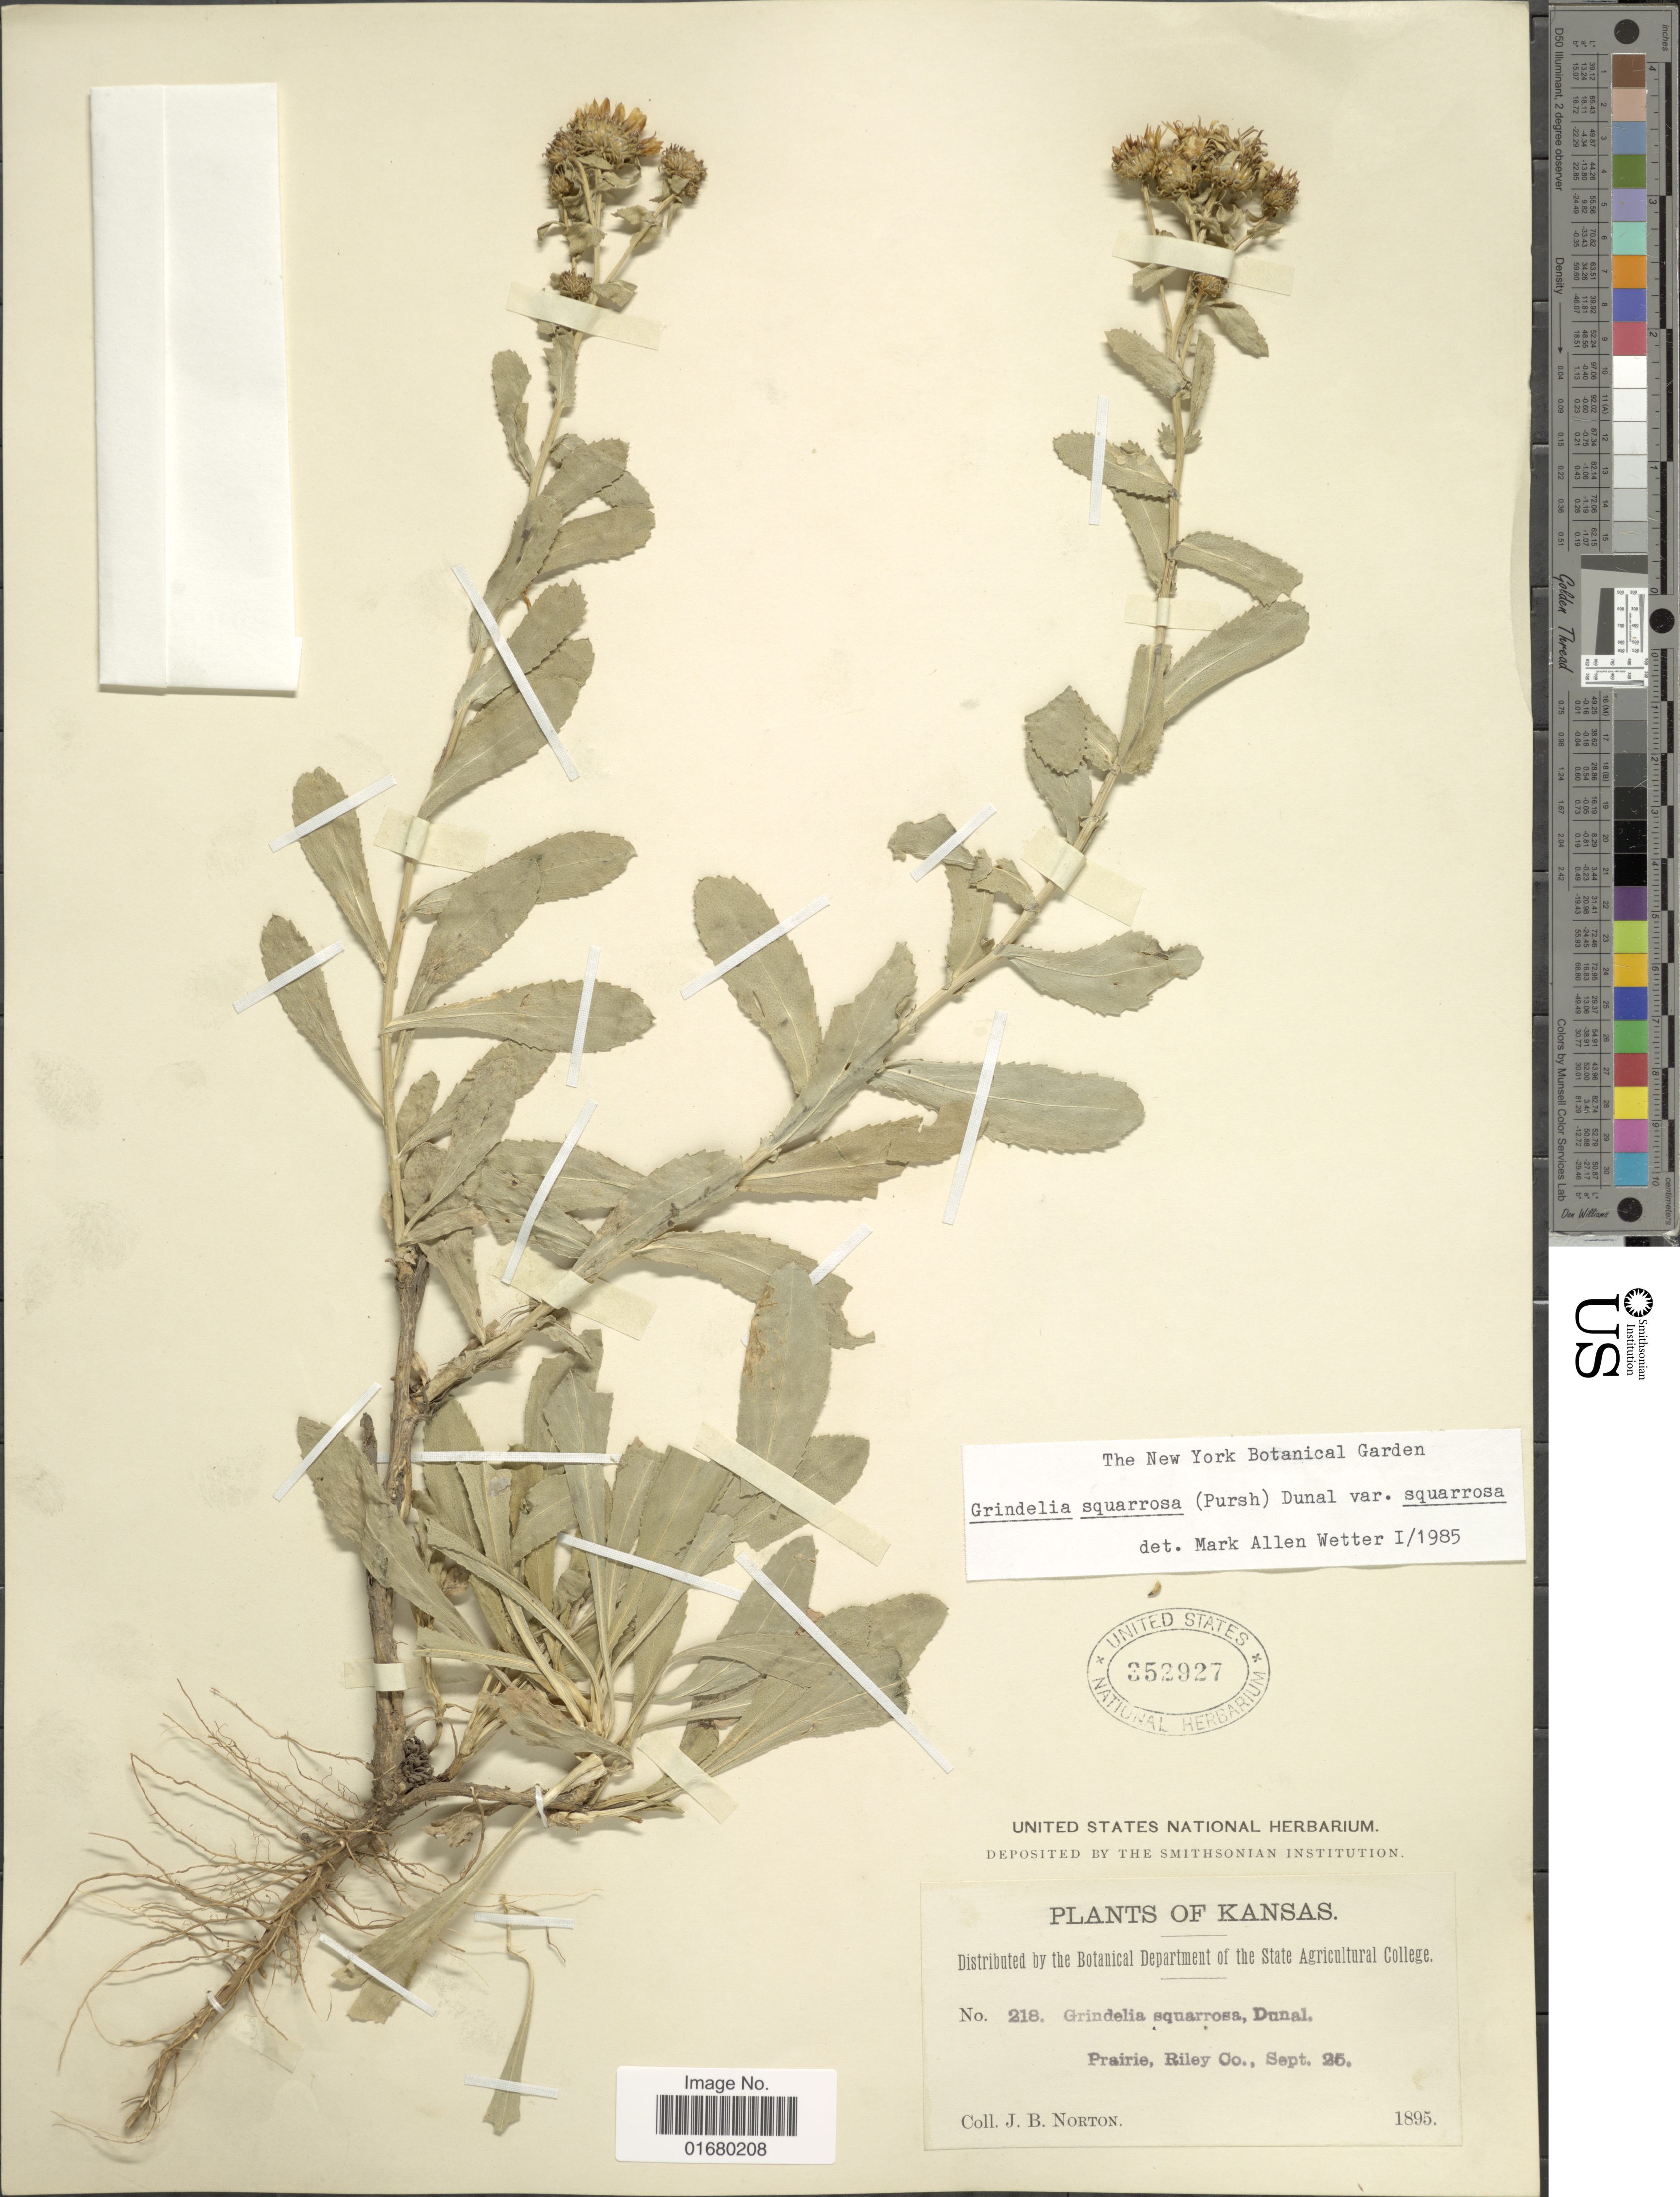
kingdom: Plantae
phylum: Tracheophyta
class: Magnoliopsida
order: Asterales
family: Asteraceae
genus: Grindelia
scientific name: Grindelia squarrosa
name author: (Pursh) Dunal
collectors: J. B. Norton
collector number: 218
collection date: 1895-09-25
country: United States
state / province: Kansas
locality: Prairie, Riley Co.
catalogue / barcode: US 352927